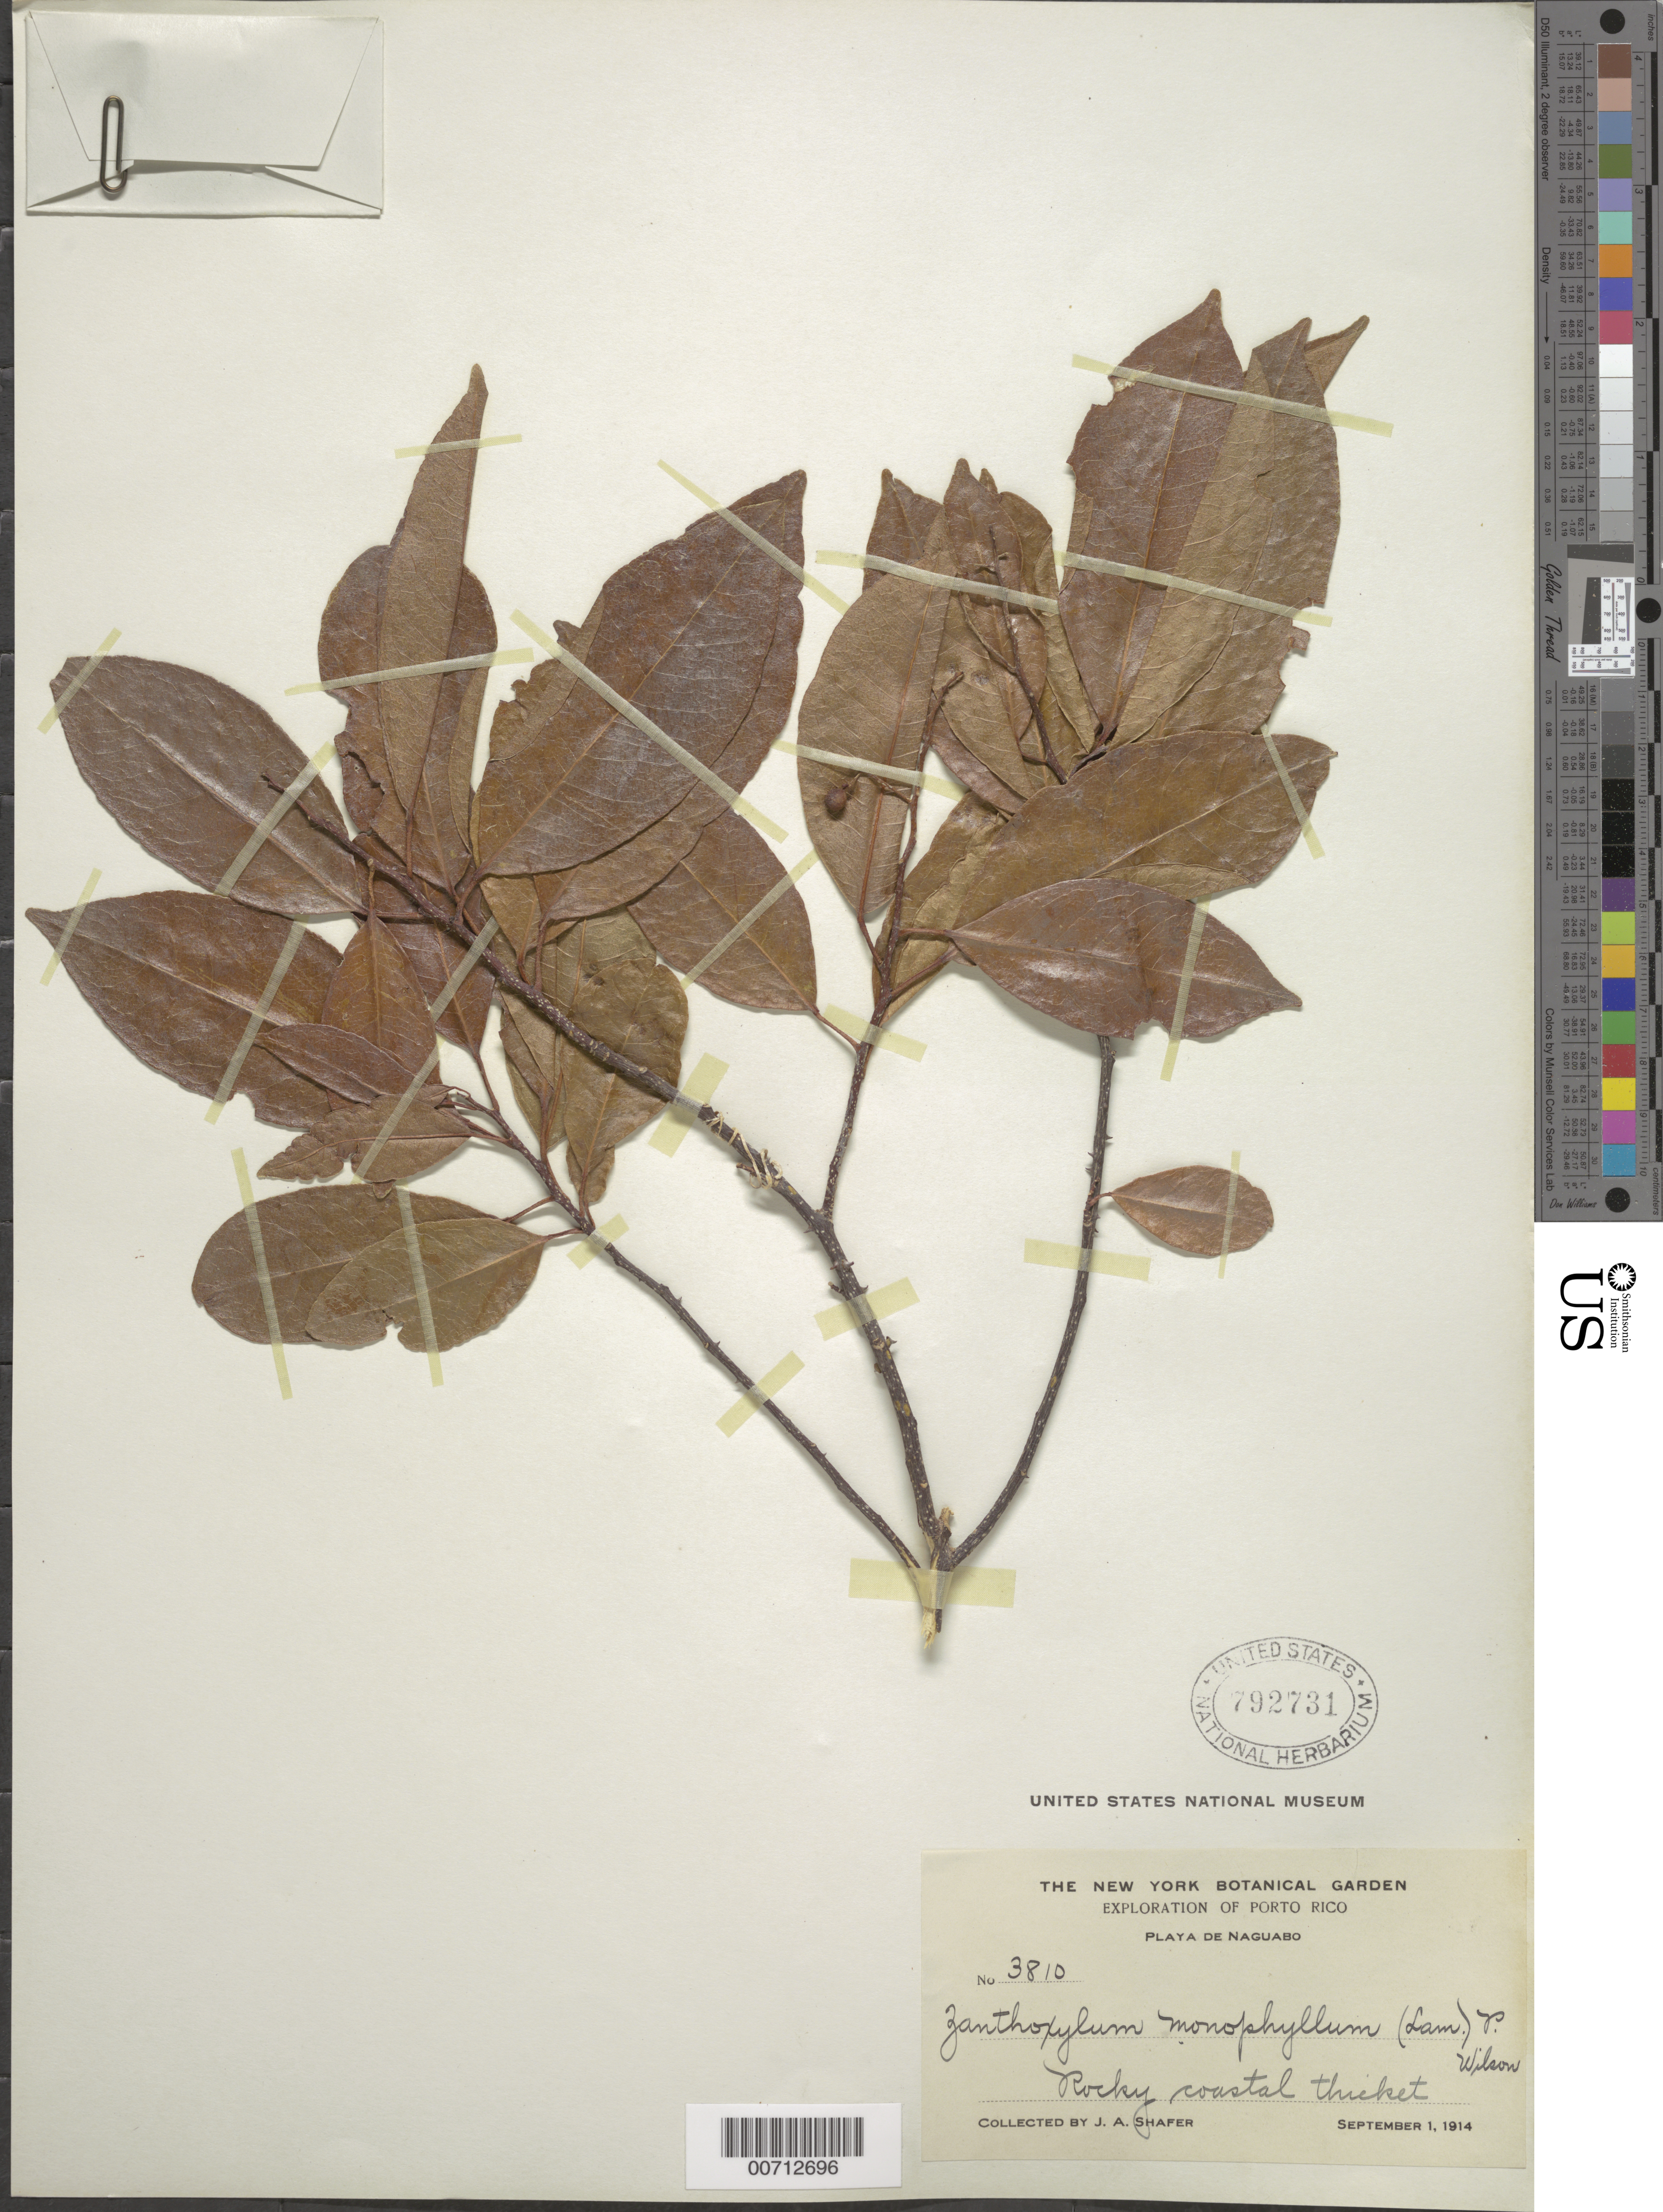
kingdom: Plantae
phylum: Tracheophyta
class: Magnoliopsida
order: Sapindales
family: Rutaceae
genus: Zanthoxylum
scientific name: Zanthoxylum monophyllum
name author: (Lam.) P. Wilson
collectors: J. A. Shafer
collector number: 3810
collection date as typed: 01 Sep 1914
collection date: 1914-09-01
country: Puerto Rico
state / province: Naguabo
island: Greater Antilles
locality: Playa de Naguabo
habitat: Rocky coastal thicket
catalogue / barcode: US 792731